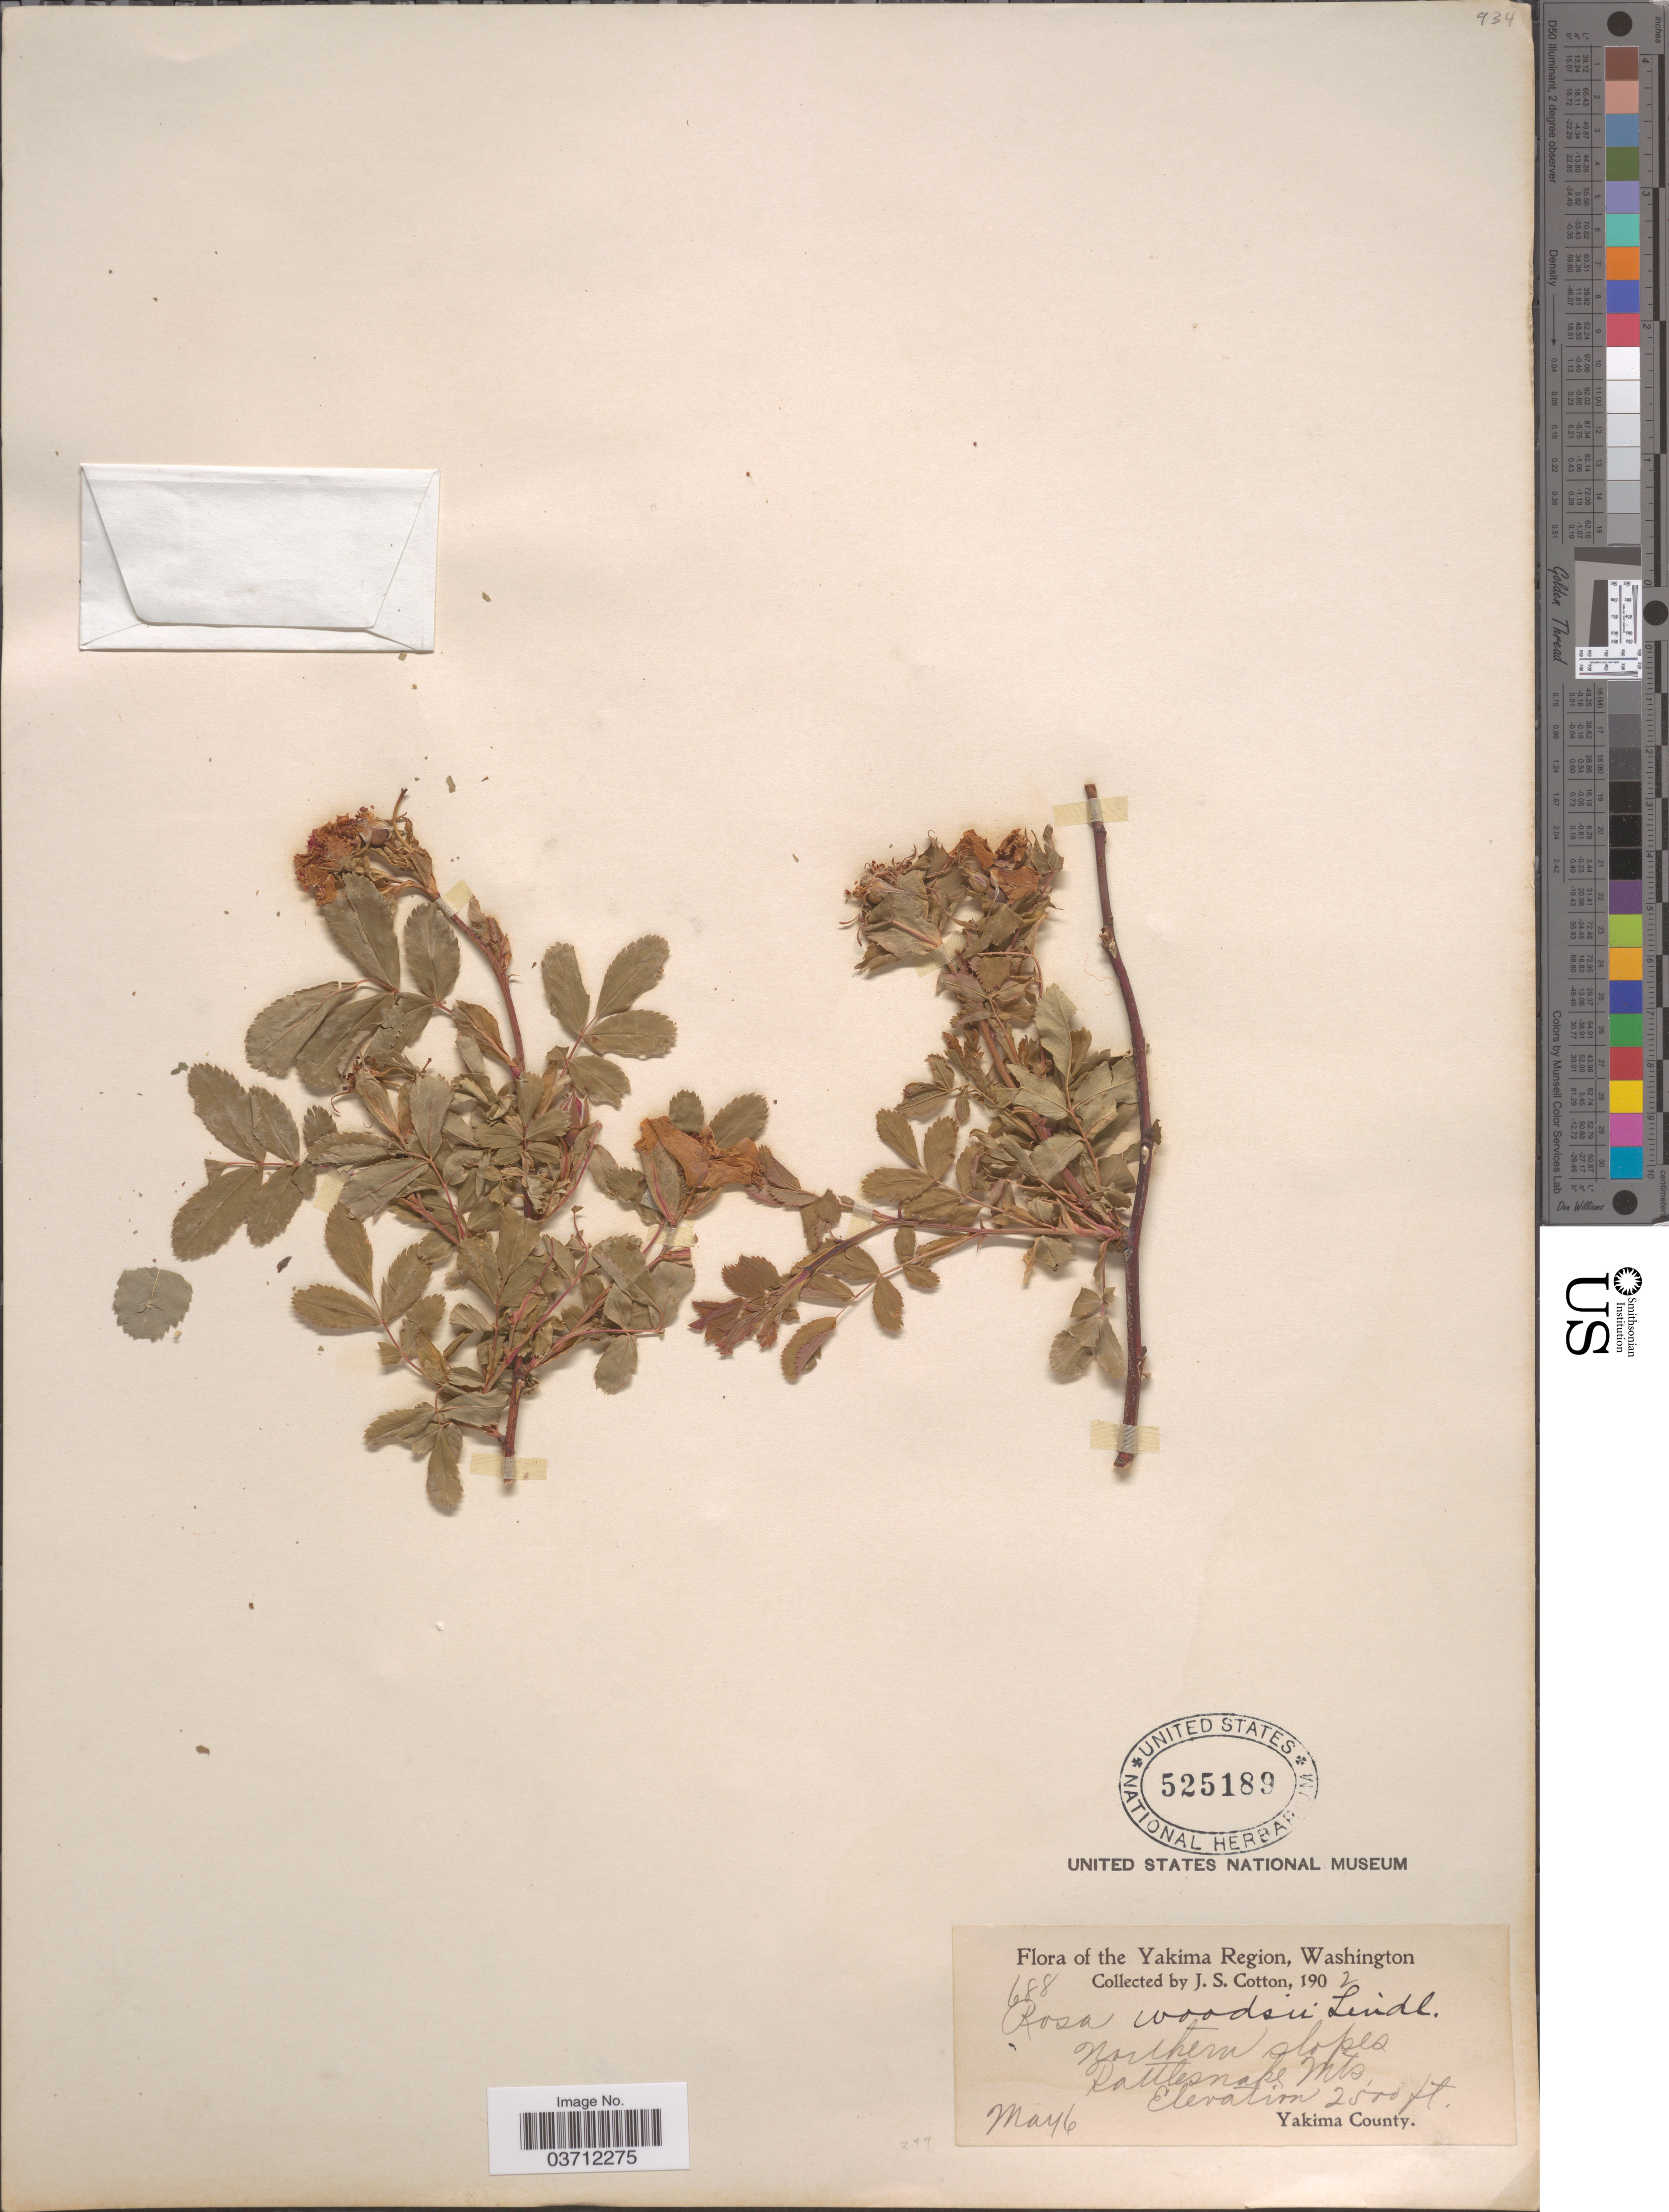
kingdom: Plantae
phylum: Tracheophyta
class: Magnoliopsida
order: Rosales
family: Rosaceae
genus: Rosa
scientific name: Rosa woodsii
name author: Lindl.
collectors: J. S. Cotton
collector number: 688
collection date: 1902-05-06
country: United States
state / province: Washington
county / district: Yakima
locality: Yakima Region. Northern slopes. Rattlesnake Mts. Yakima County.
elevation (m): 762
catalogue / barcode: US 525189